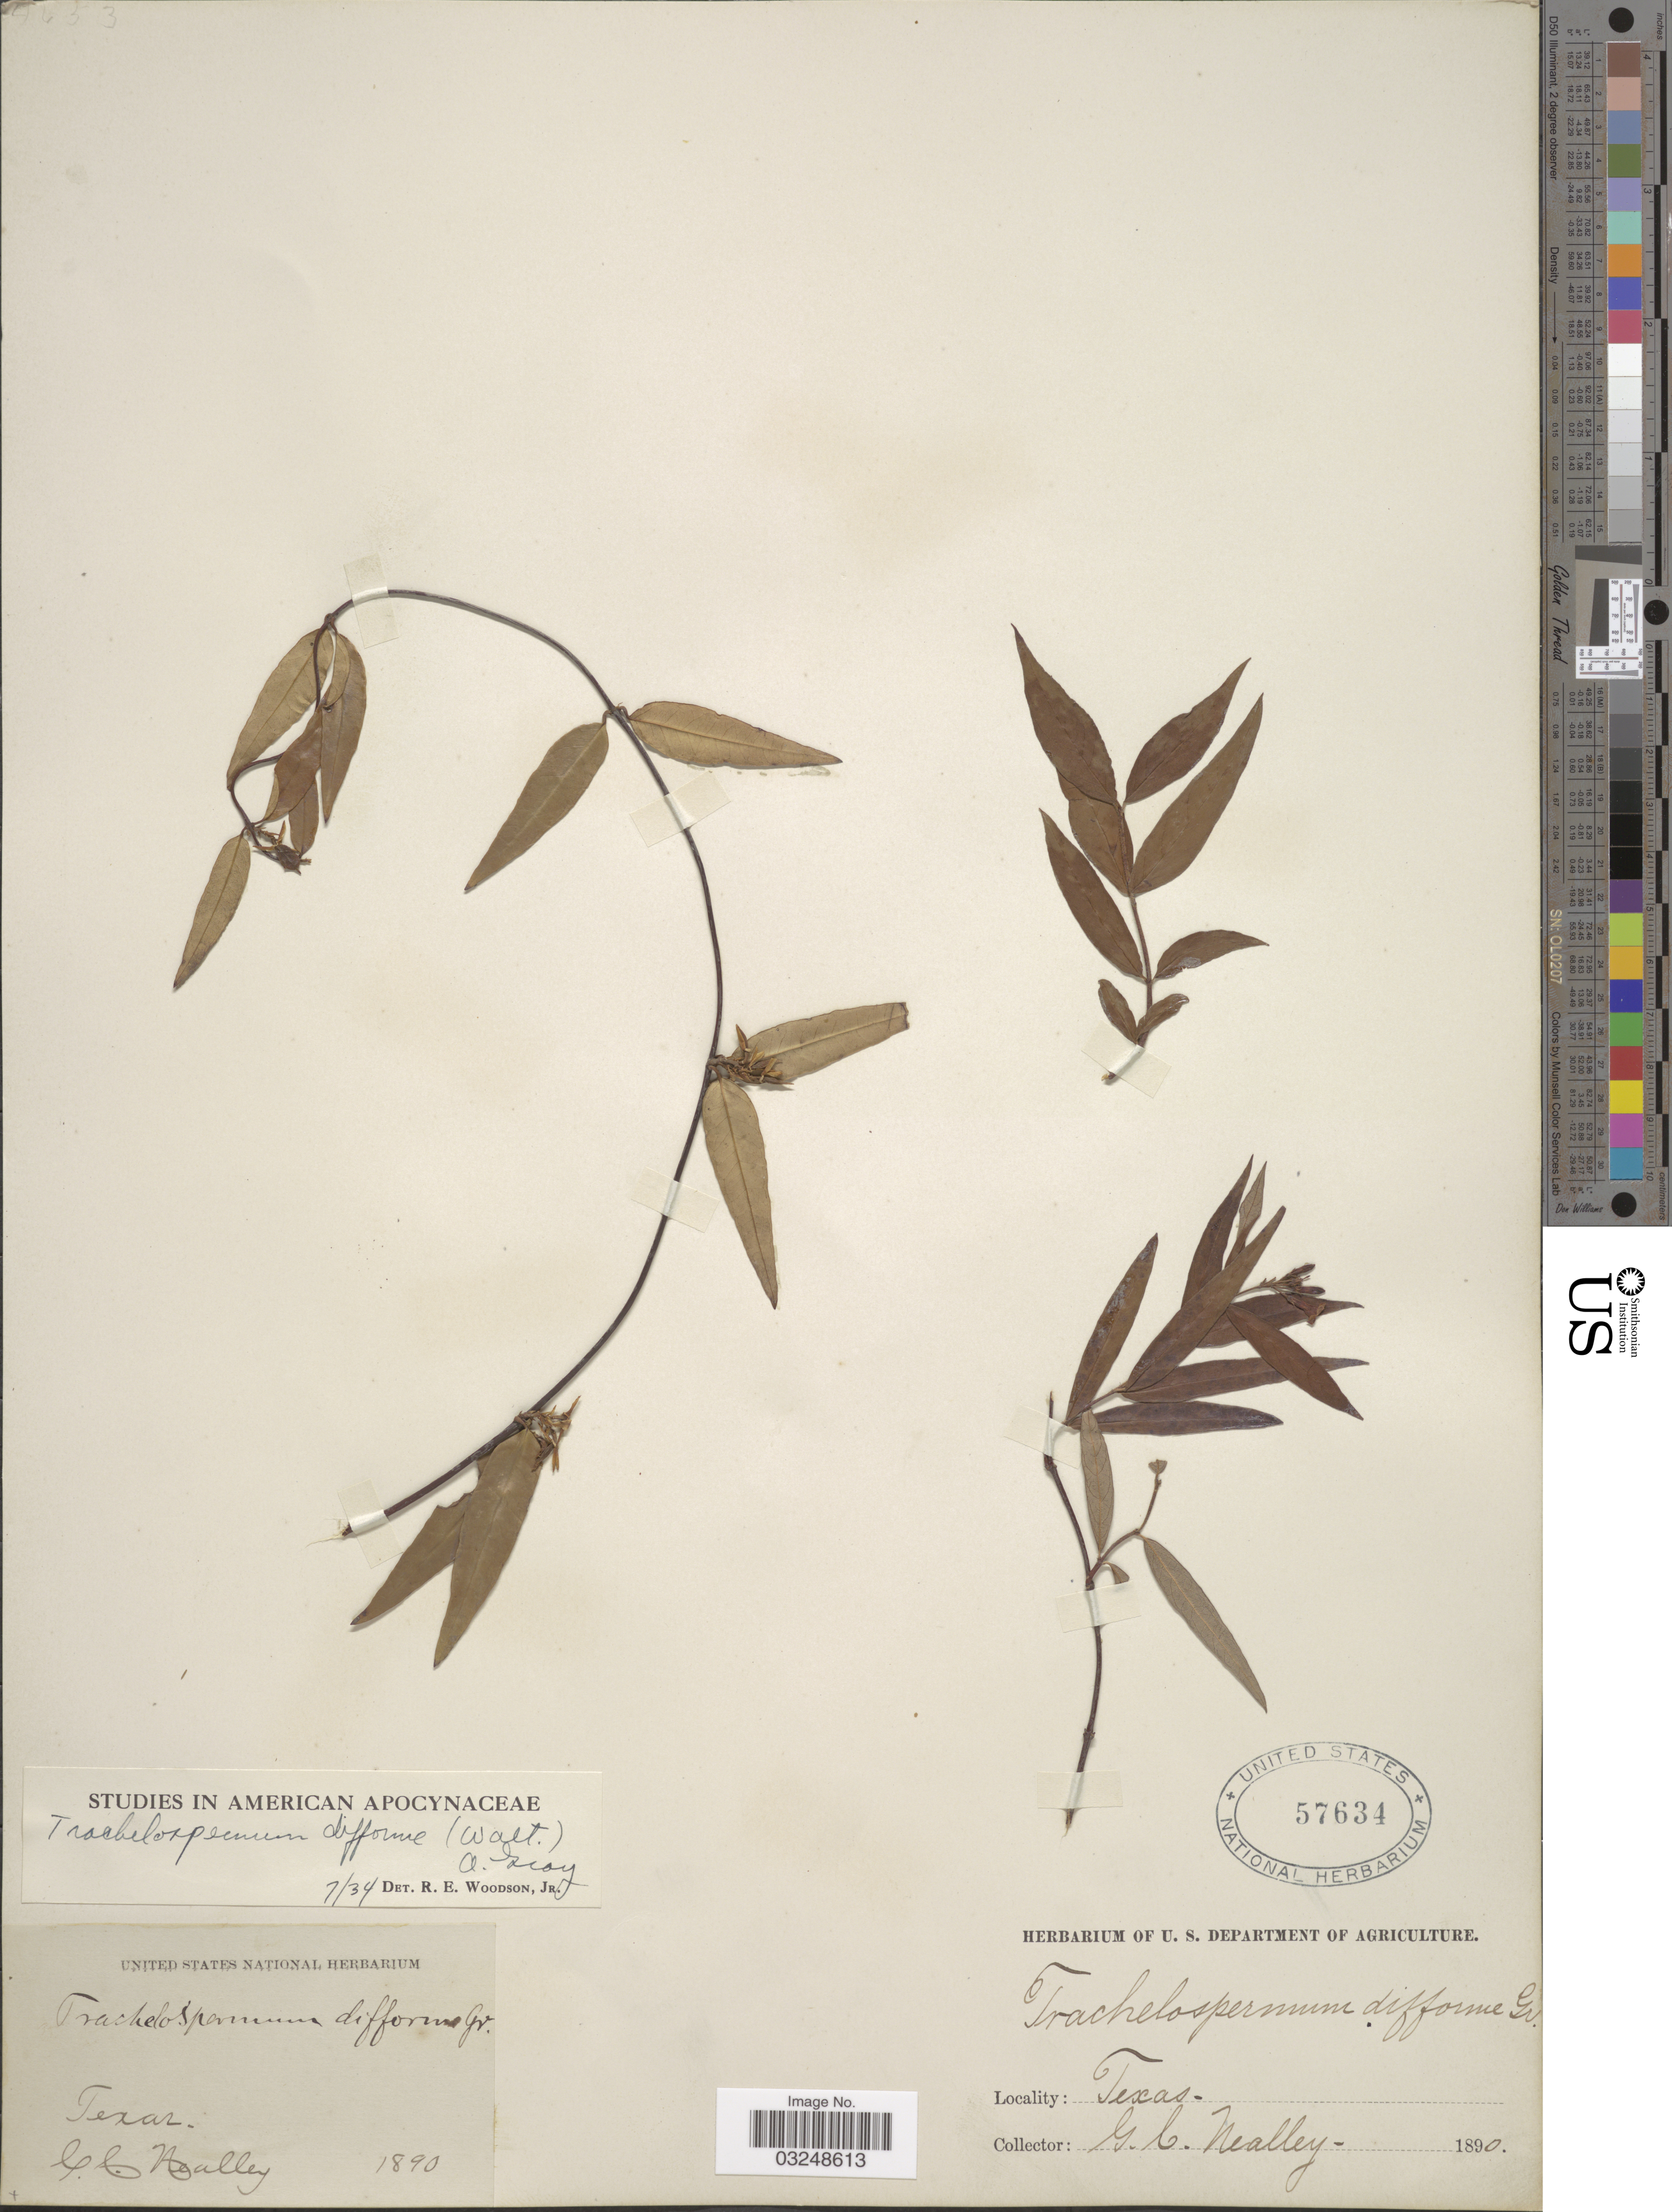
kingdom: Plantae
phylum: Tracheophyta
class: Magnoliopsida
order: Gentianales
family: Apocynaceae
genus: Trachelospermum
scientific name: Trachelospermum difforme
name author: (Walter) A. Gray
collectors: G. C. Nealley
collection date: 1890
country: United States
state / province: Texas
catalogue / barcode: US 57634